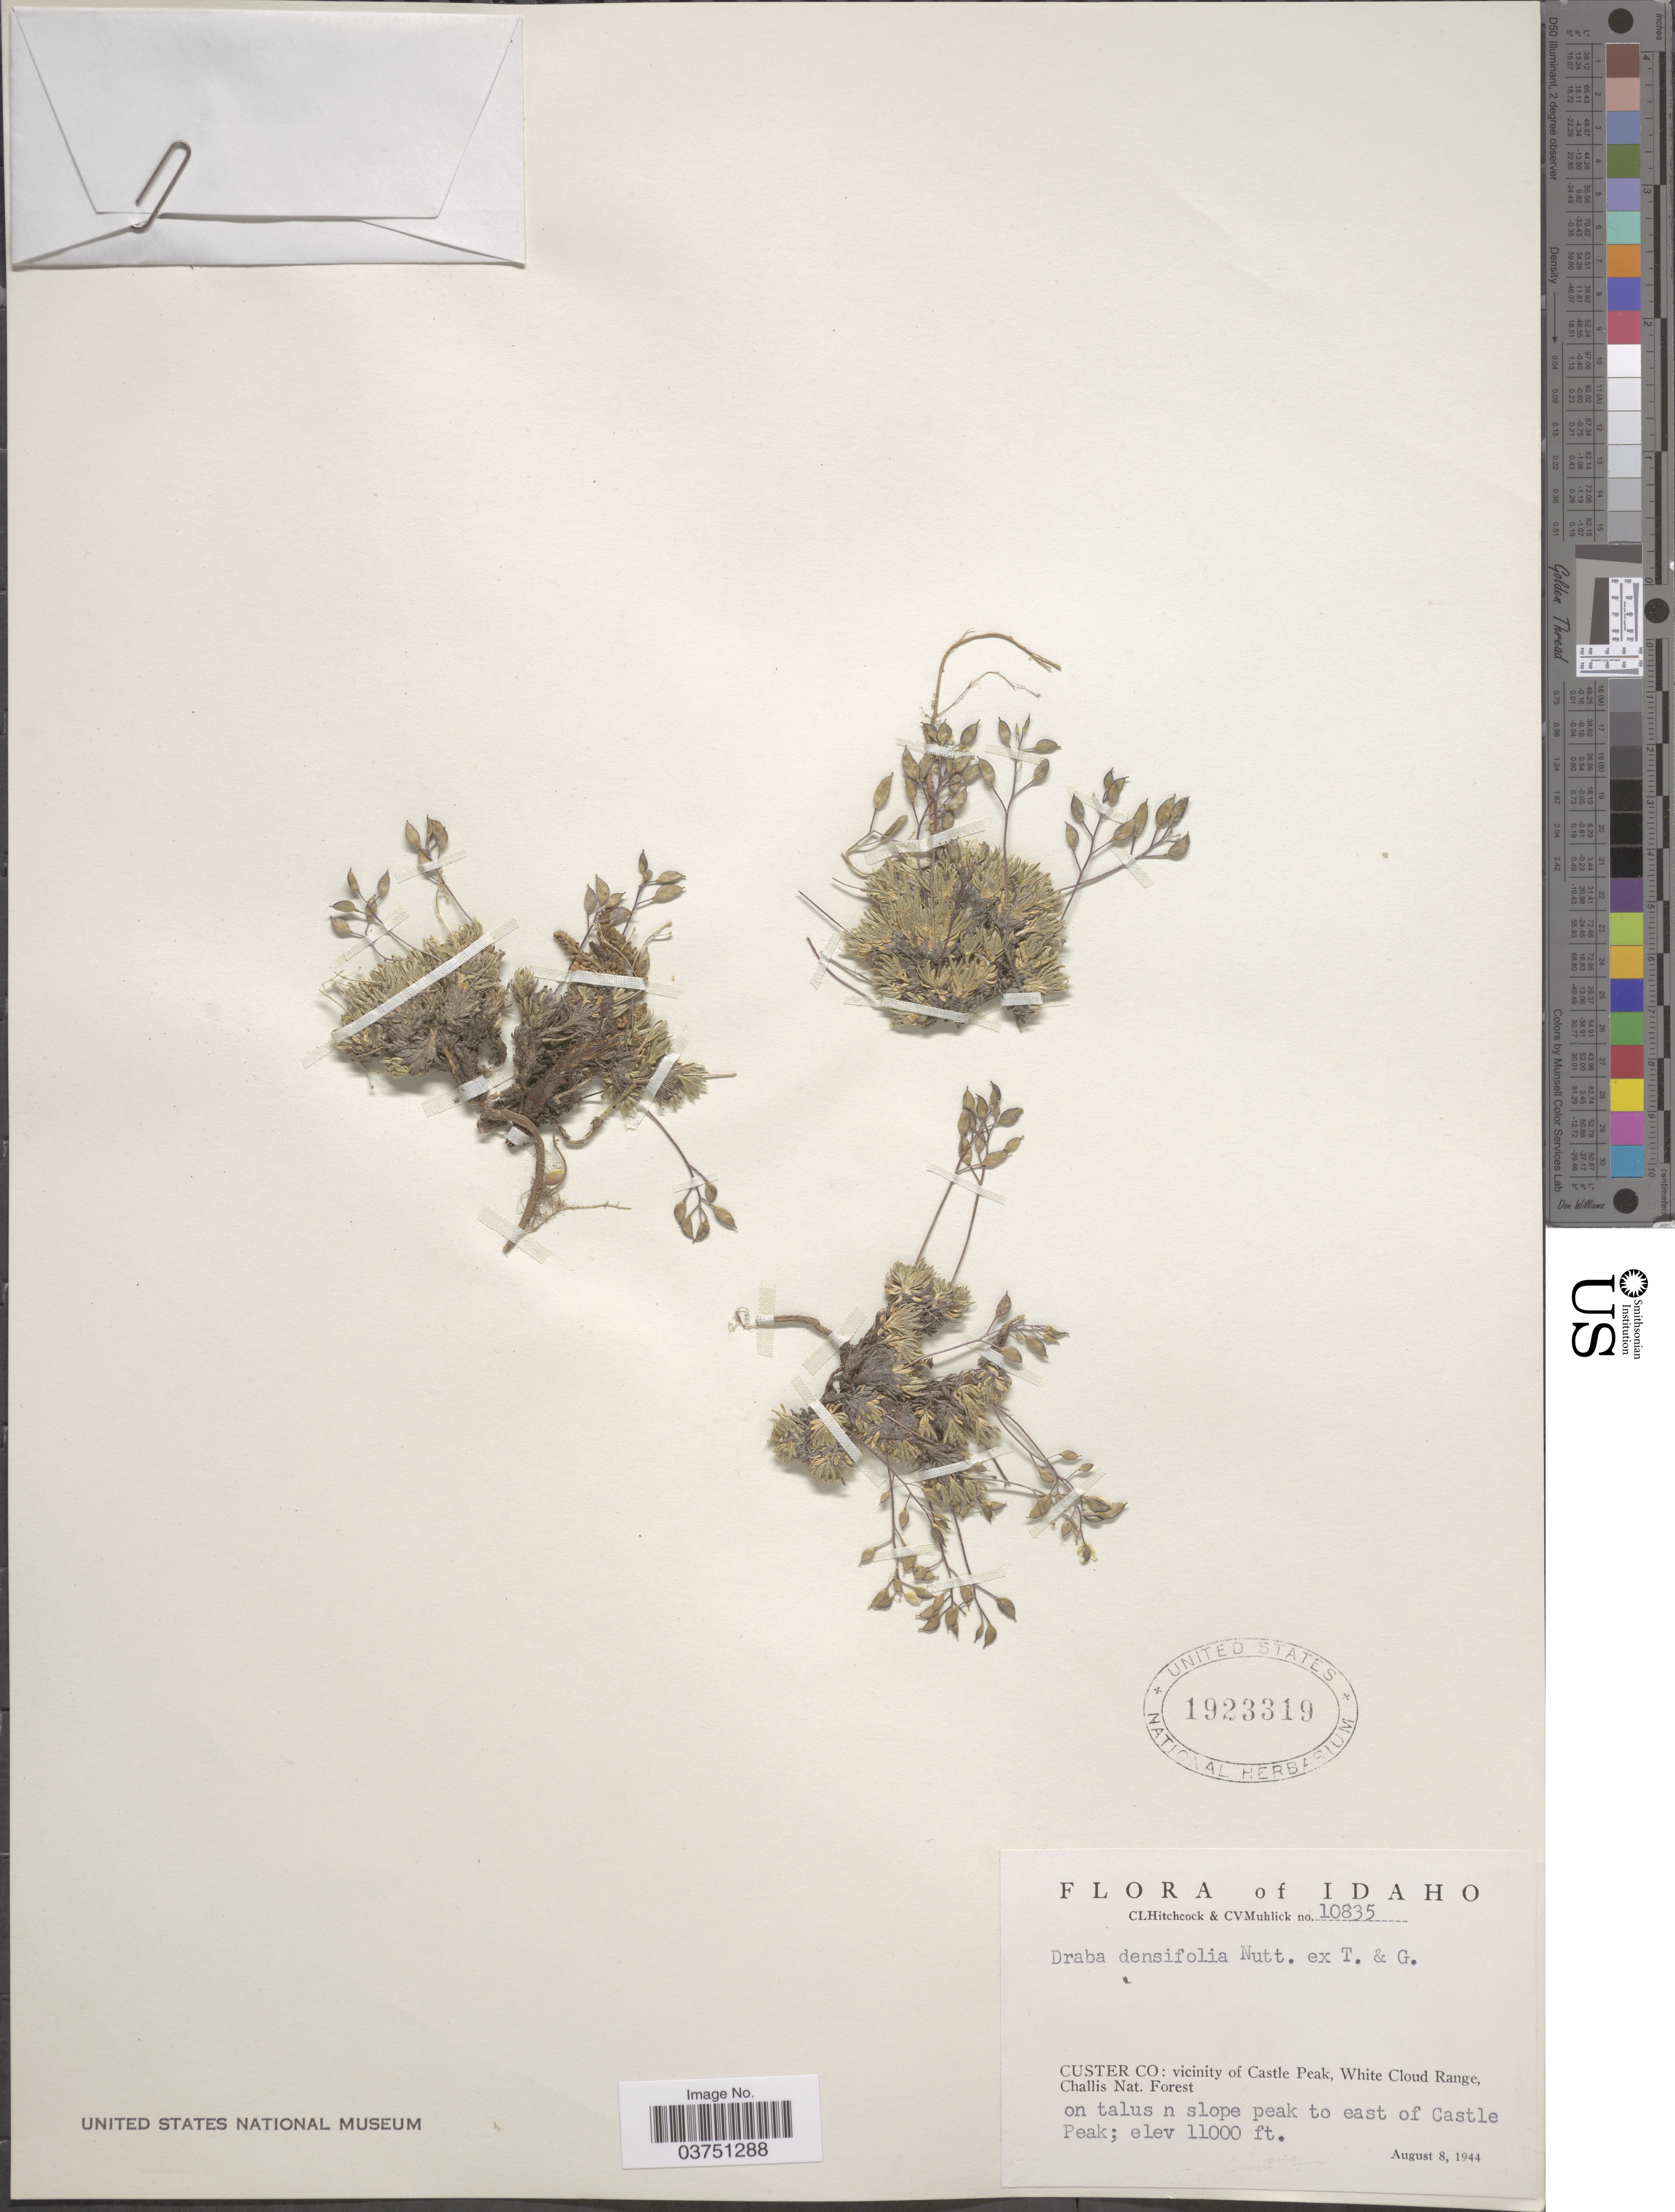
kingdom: Plantae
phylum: Tracheophyta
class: Magnoliopsida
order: Brassicales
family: Brassicaceae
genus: Draba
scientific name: Draba densifolia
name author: Nutt.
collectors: C. L. Hitchcock & C. V. Muhlick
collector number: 10835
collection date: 1944-08-08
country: United States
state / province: Idaho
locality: Custer Co: vicinity of Castle Peak, White Cloud Range, Challis Nat. Forest, on talus n slope peak to east of Castle Peak.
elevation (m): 3353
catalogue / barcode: US 1923319